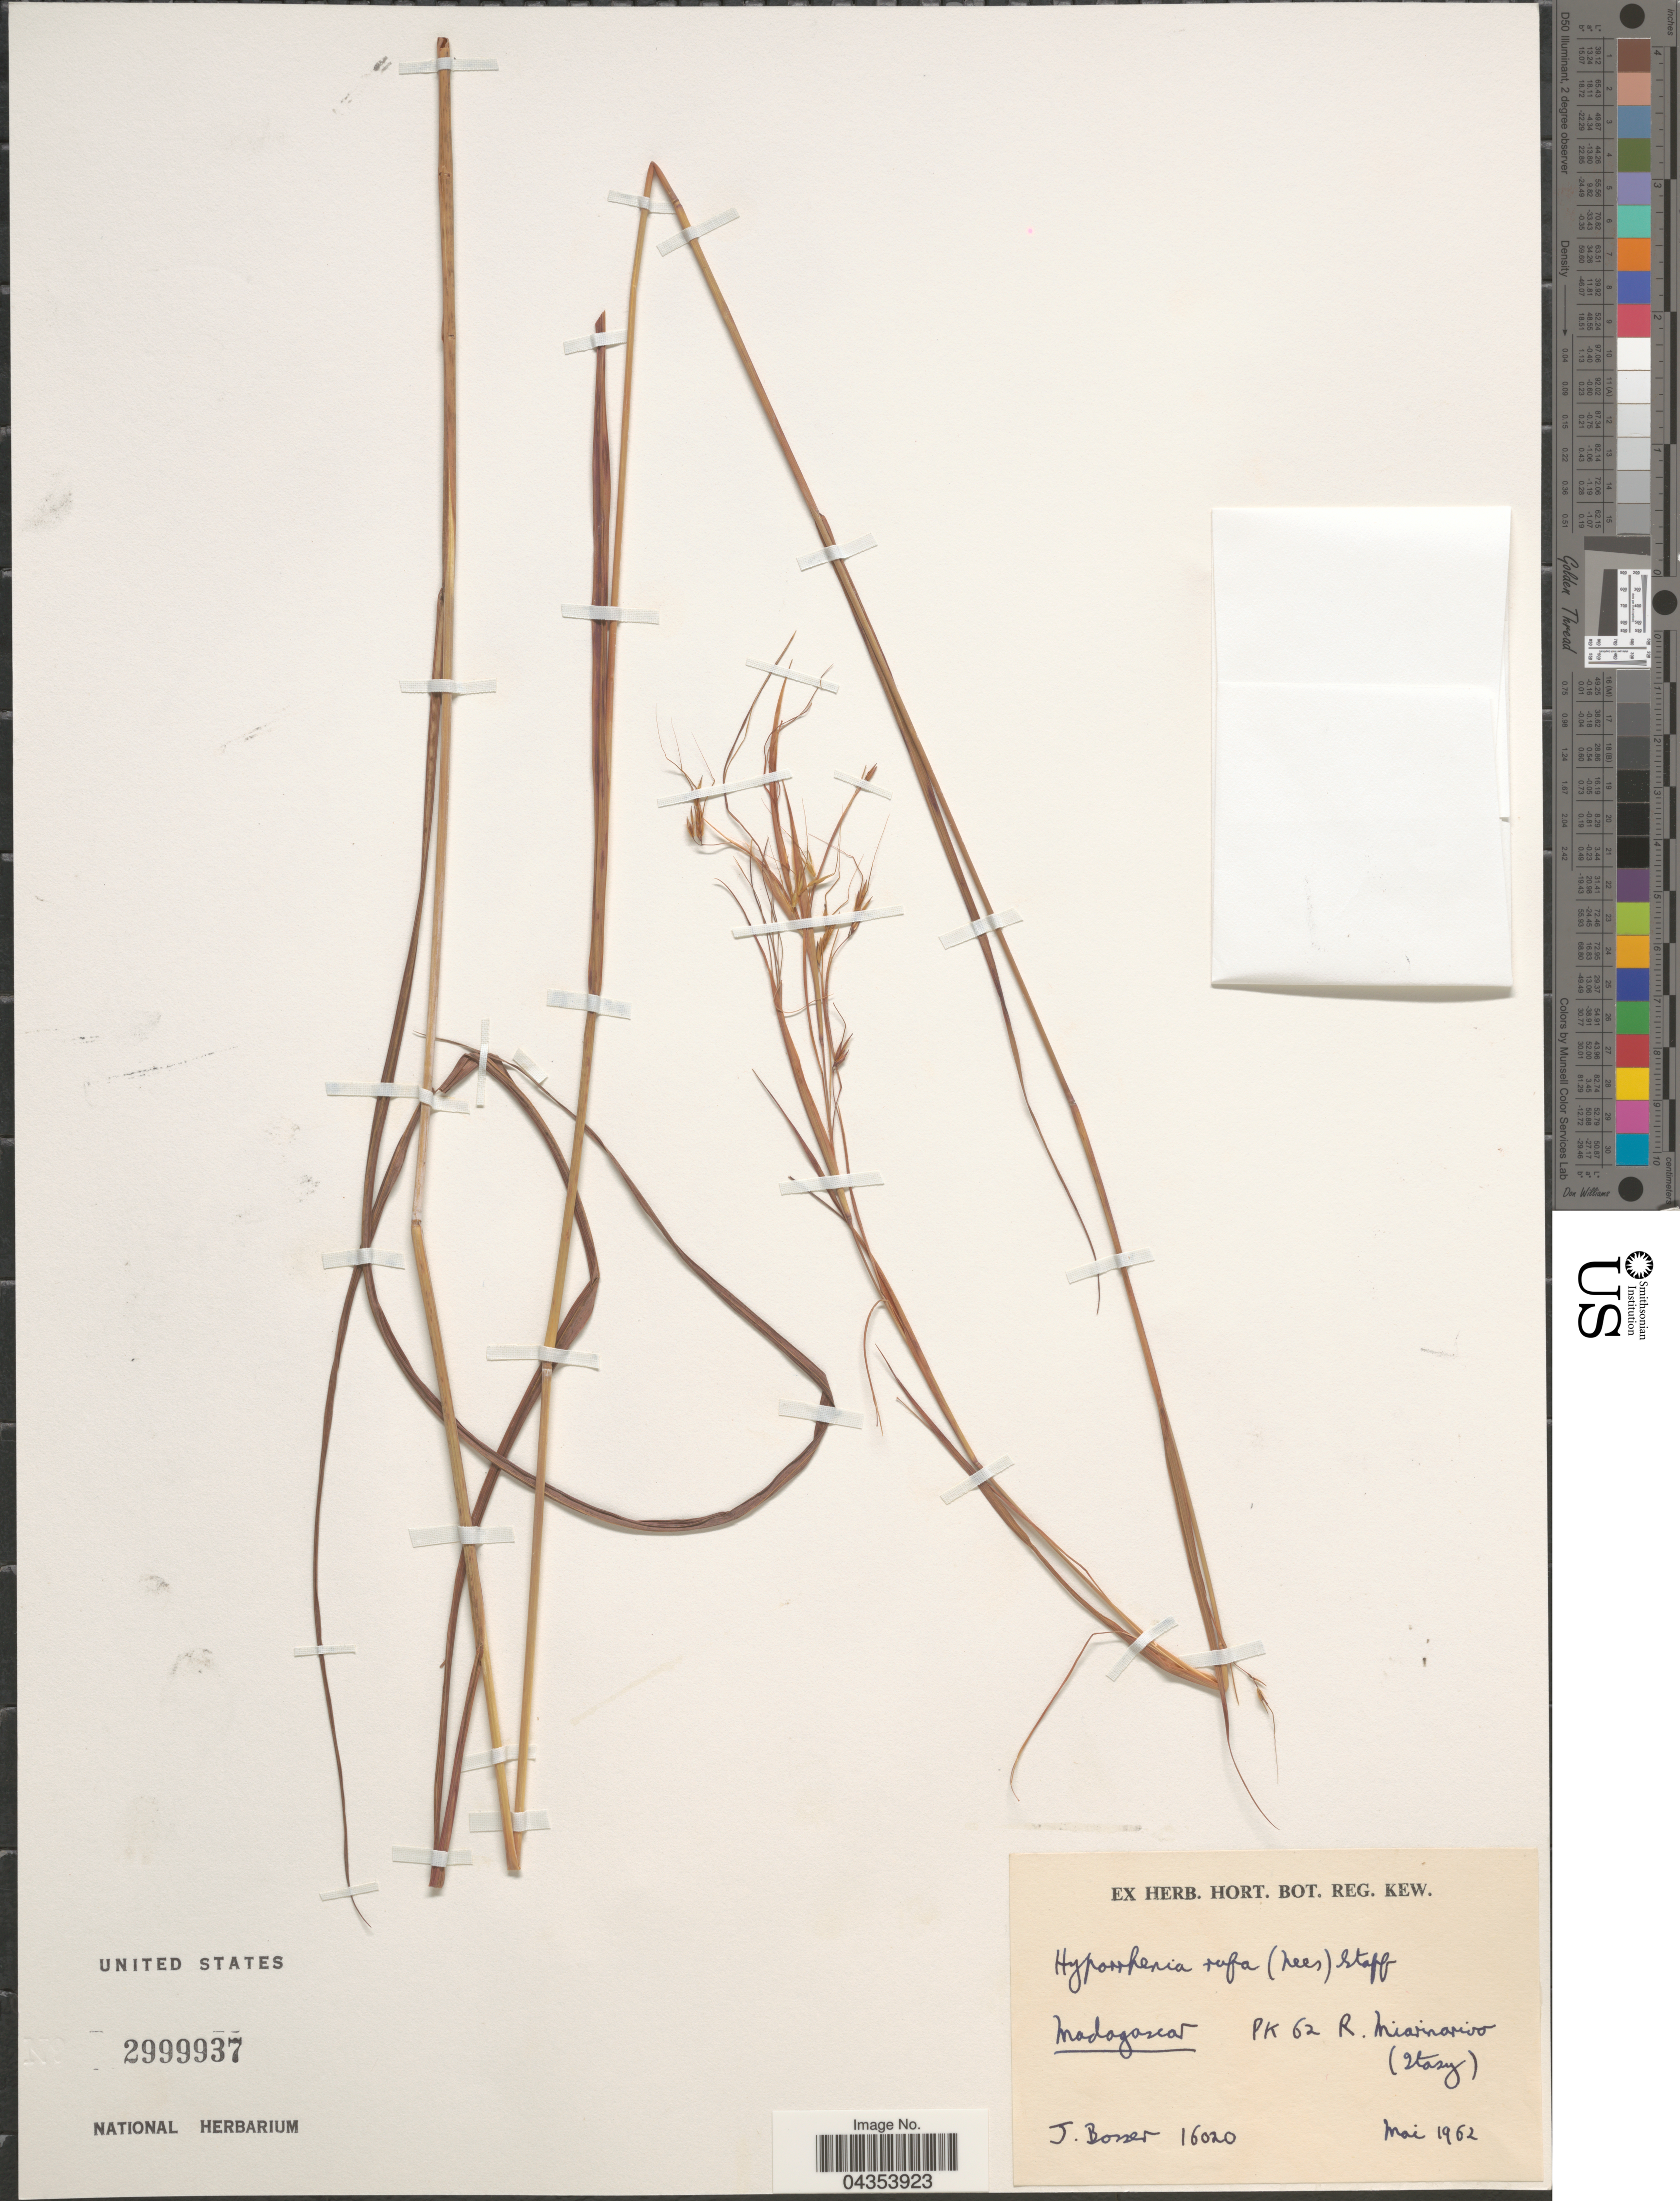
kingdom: Plantae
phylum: Tracheophyta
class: Liliopsida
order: Poales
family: Poaceae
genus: Hyparrhenia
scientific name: Hyparrhenia rufa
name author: (Nees) Stapf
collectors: J. M. Bosser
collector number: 16020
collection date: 1962-05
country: Madagascar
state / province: Itasy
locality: Pk 62 R. Miarinarivo.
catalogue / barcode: US 2999937